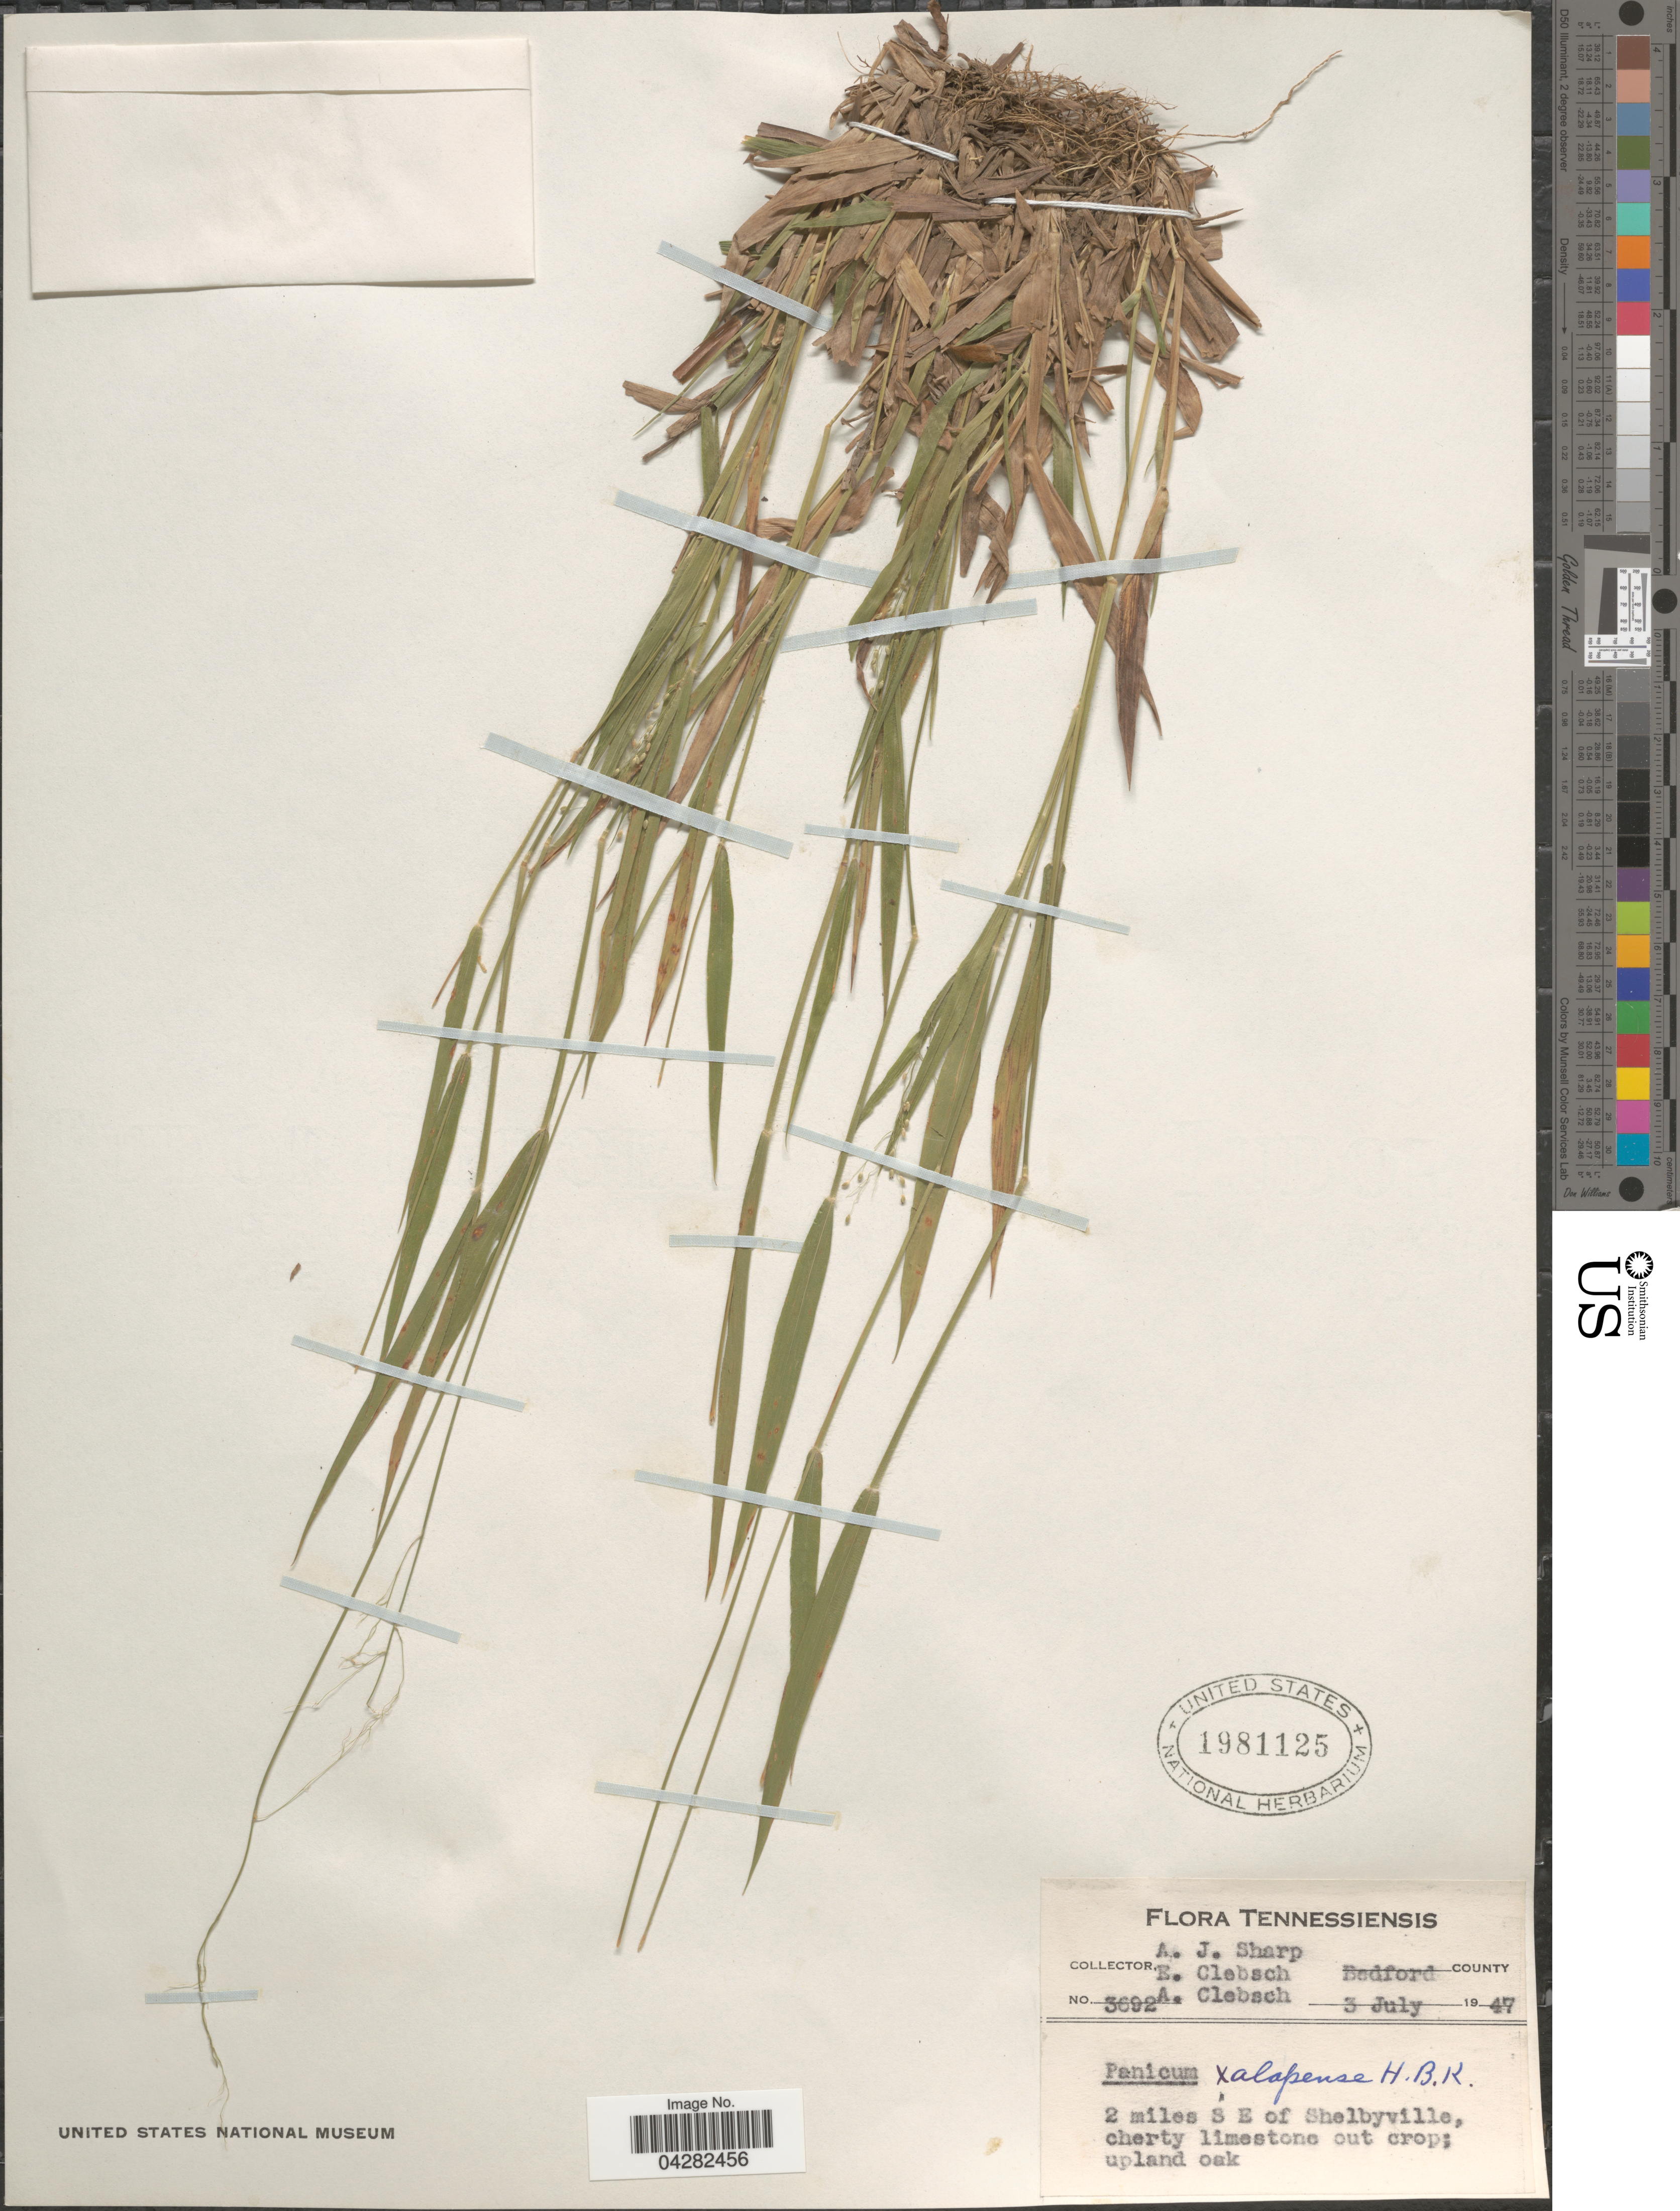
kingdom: Plantae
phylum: Tracheophyta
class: Liliopsida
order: Poales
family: Poaceae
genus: Dichanthelium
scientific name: Dichanthelium laxiflorum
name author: (Lam.) Gould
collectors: A. J. Sharp, E. Clebsch & A. Clebsch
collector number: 3692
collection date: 1947-07-03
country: United States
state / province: Tennessee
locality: Tennessiensis. Bedford County. 2 miles S E of Shelbyville.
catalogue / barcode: US 1981125